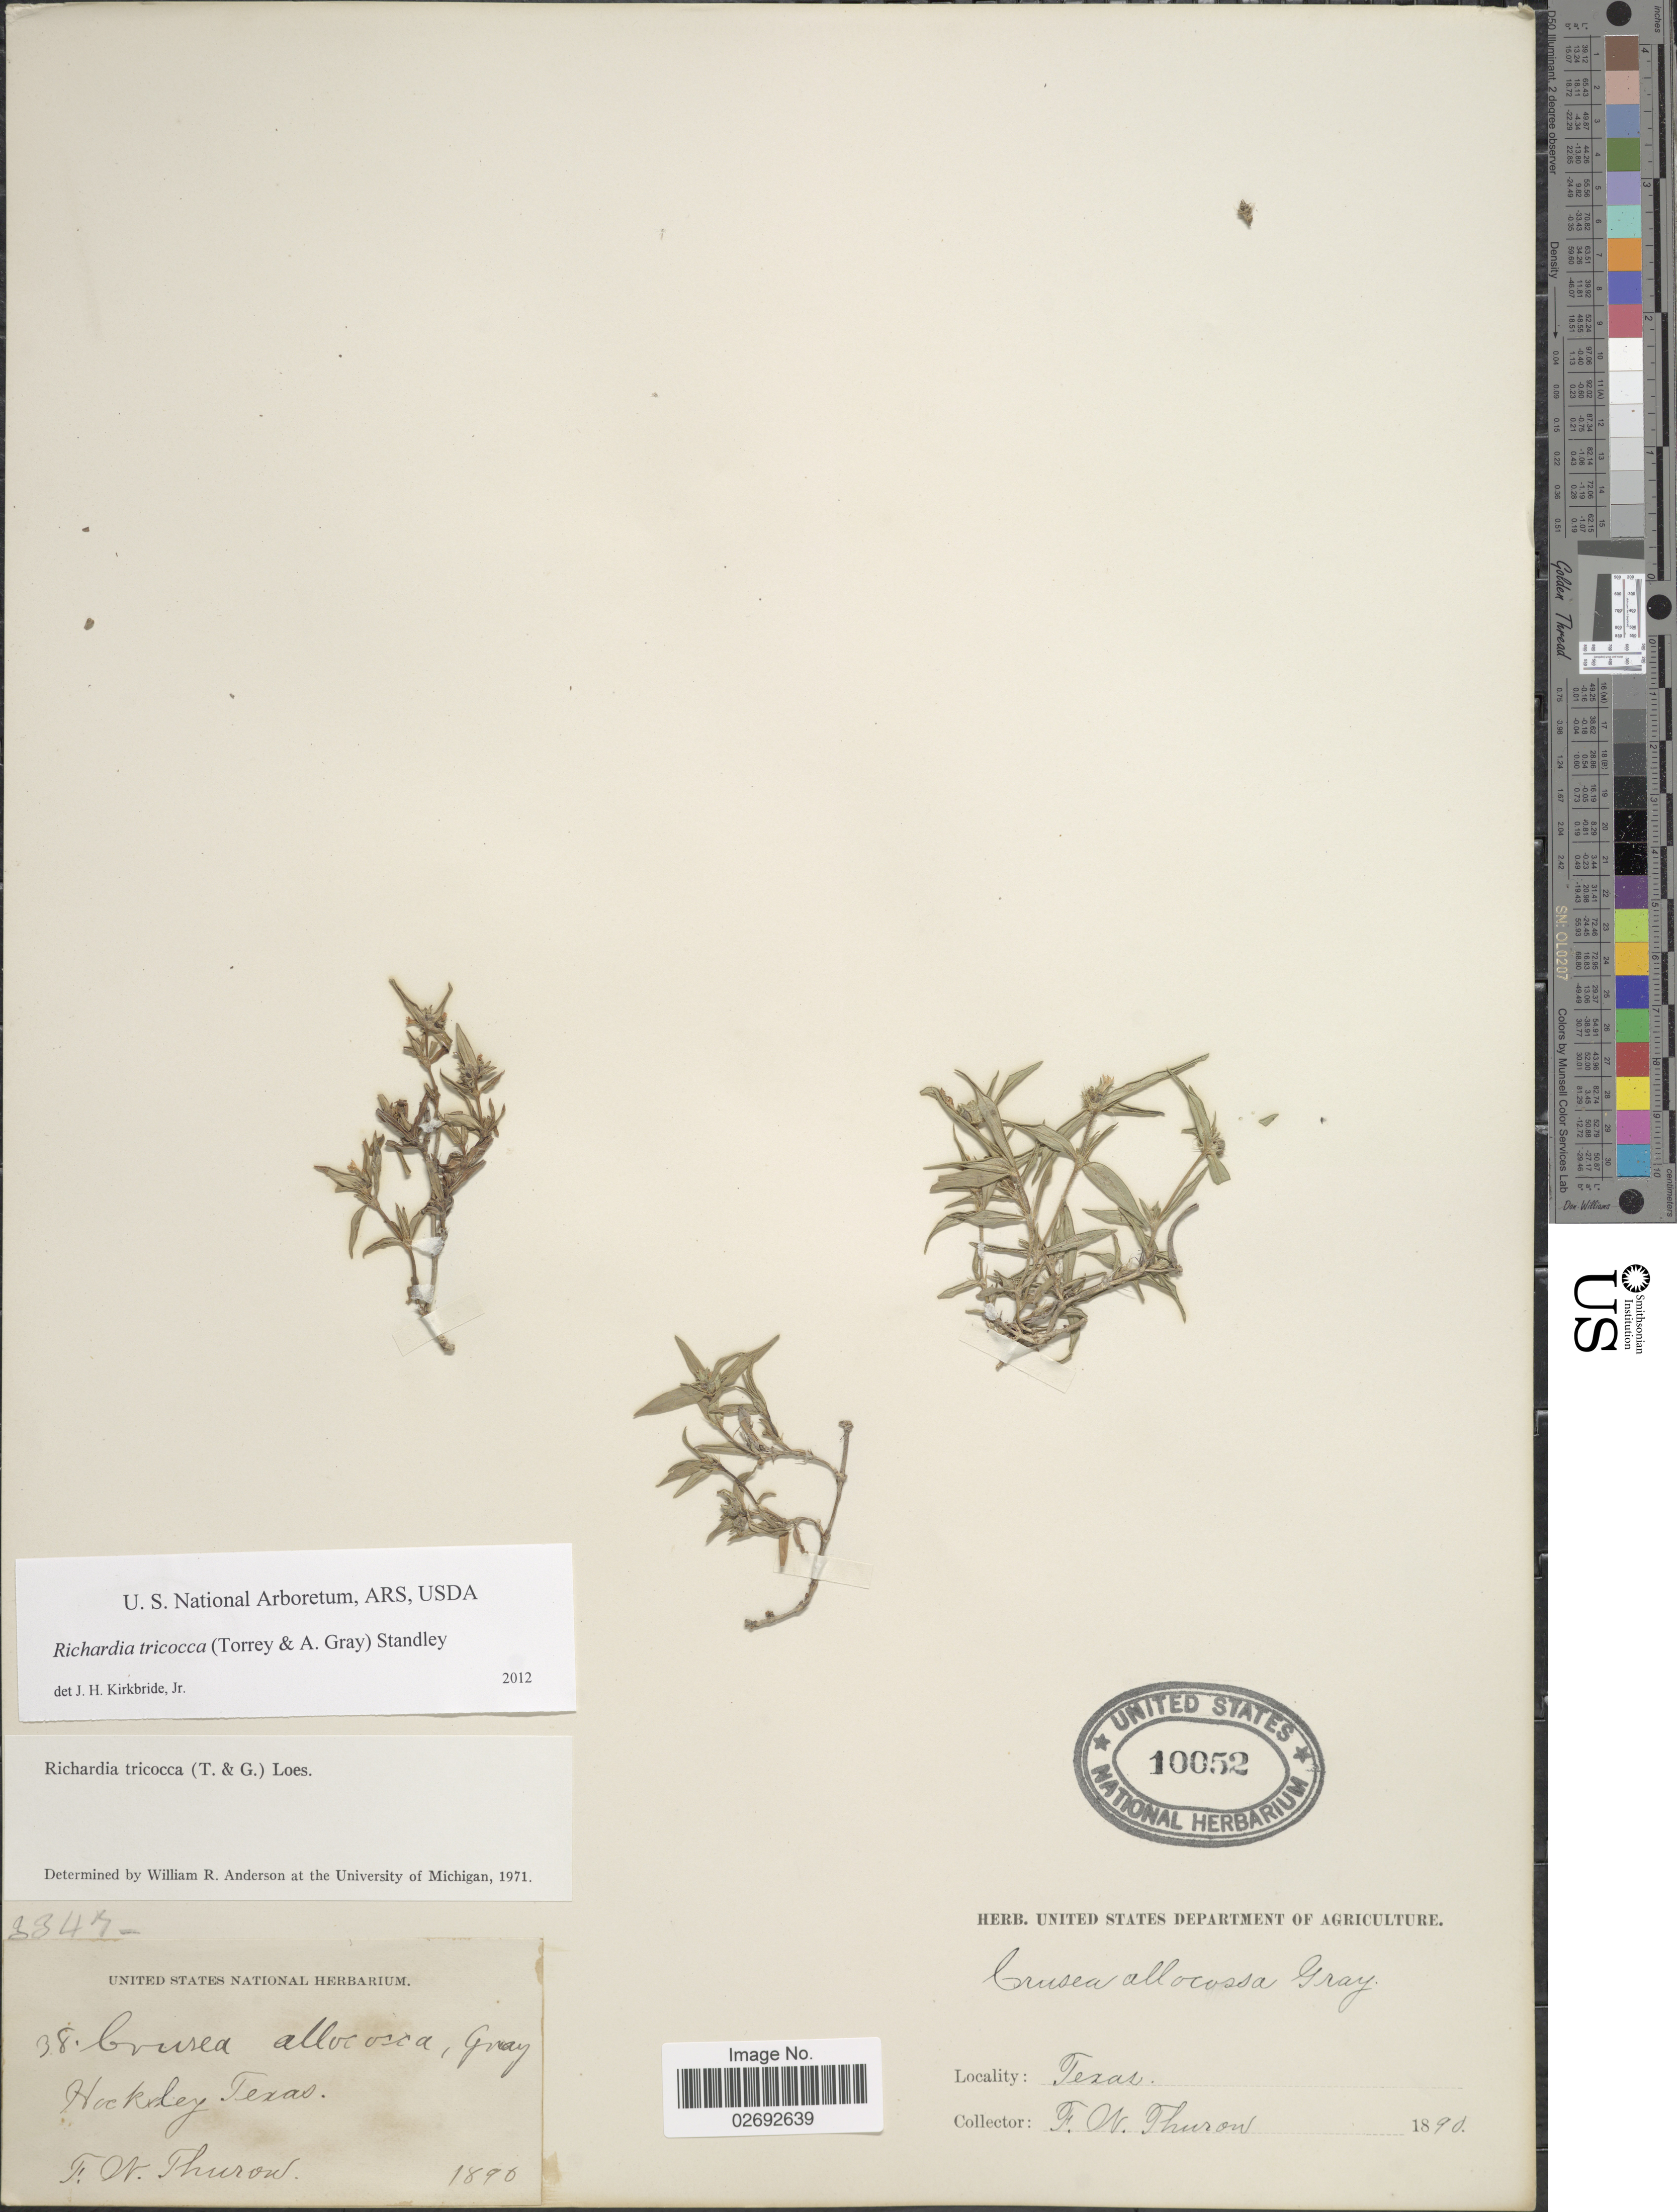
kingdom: Plantae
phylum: Tracheophyta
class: Magnoliopsida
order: Gentianales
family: Rubiaceae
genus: Richardia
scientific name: Richardia tricocca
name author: (Torr.) Standl.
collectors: F. W. Thurow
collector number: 3347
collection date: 1890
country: United States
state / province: Texas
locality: Hockley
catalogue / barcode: US 10052